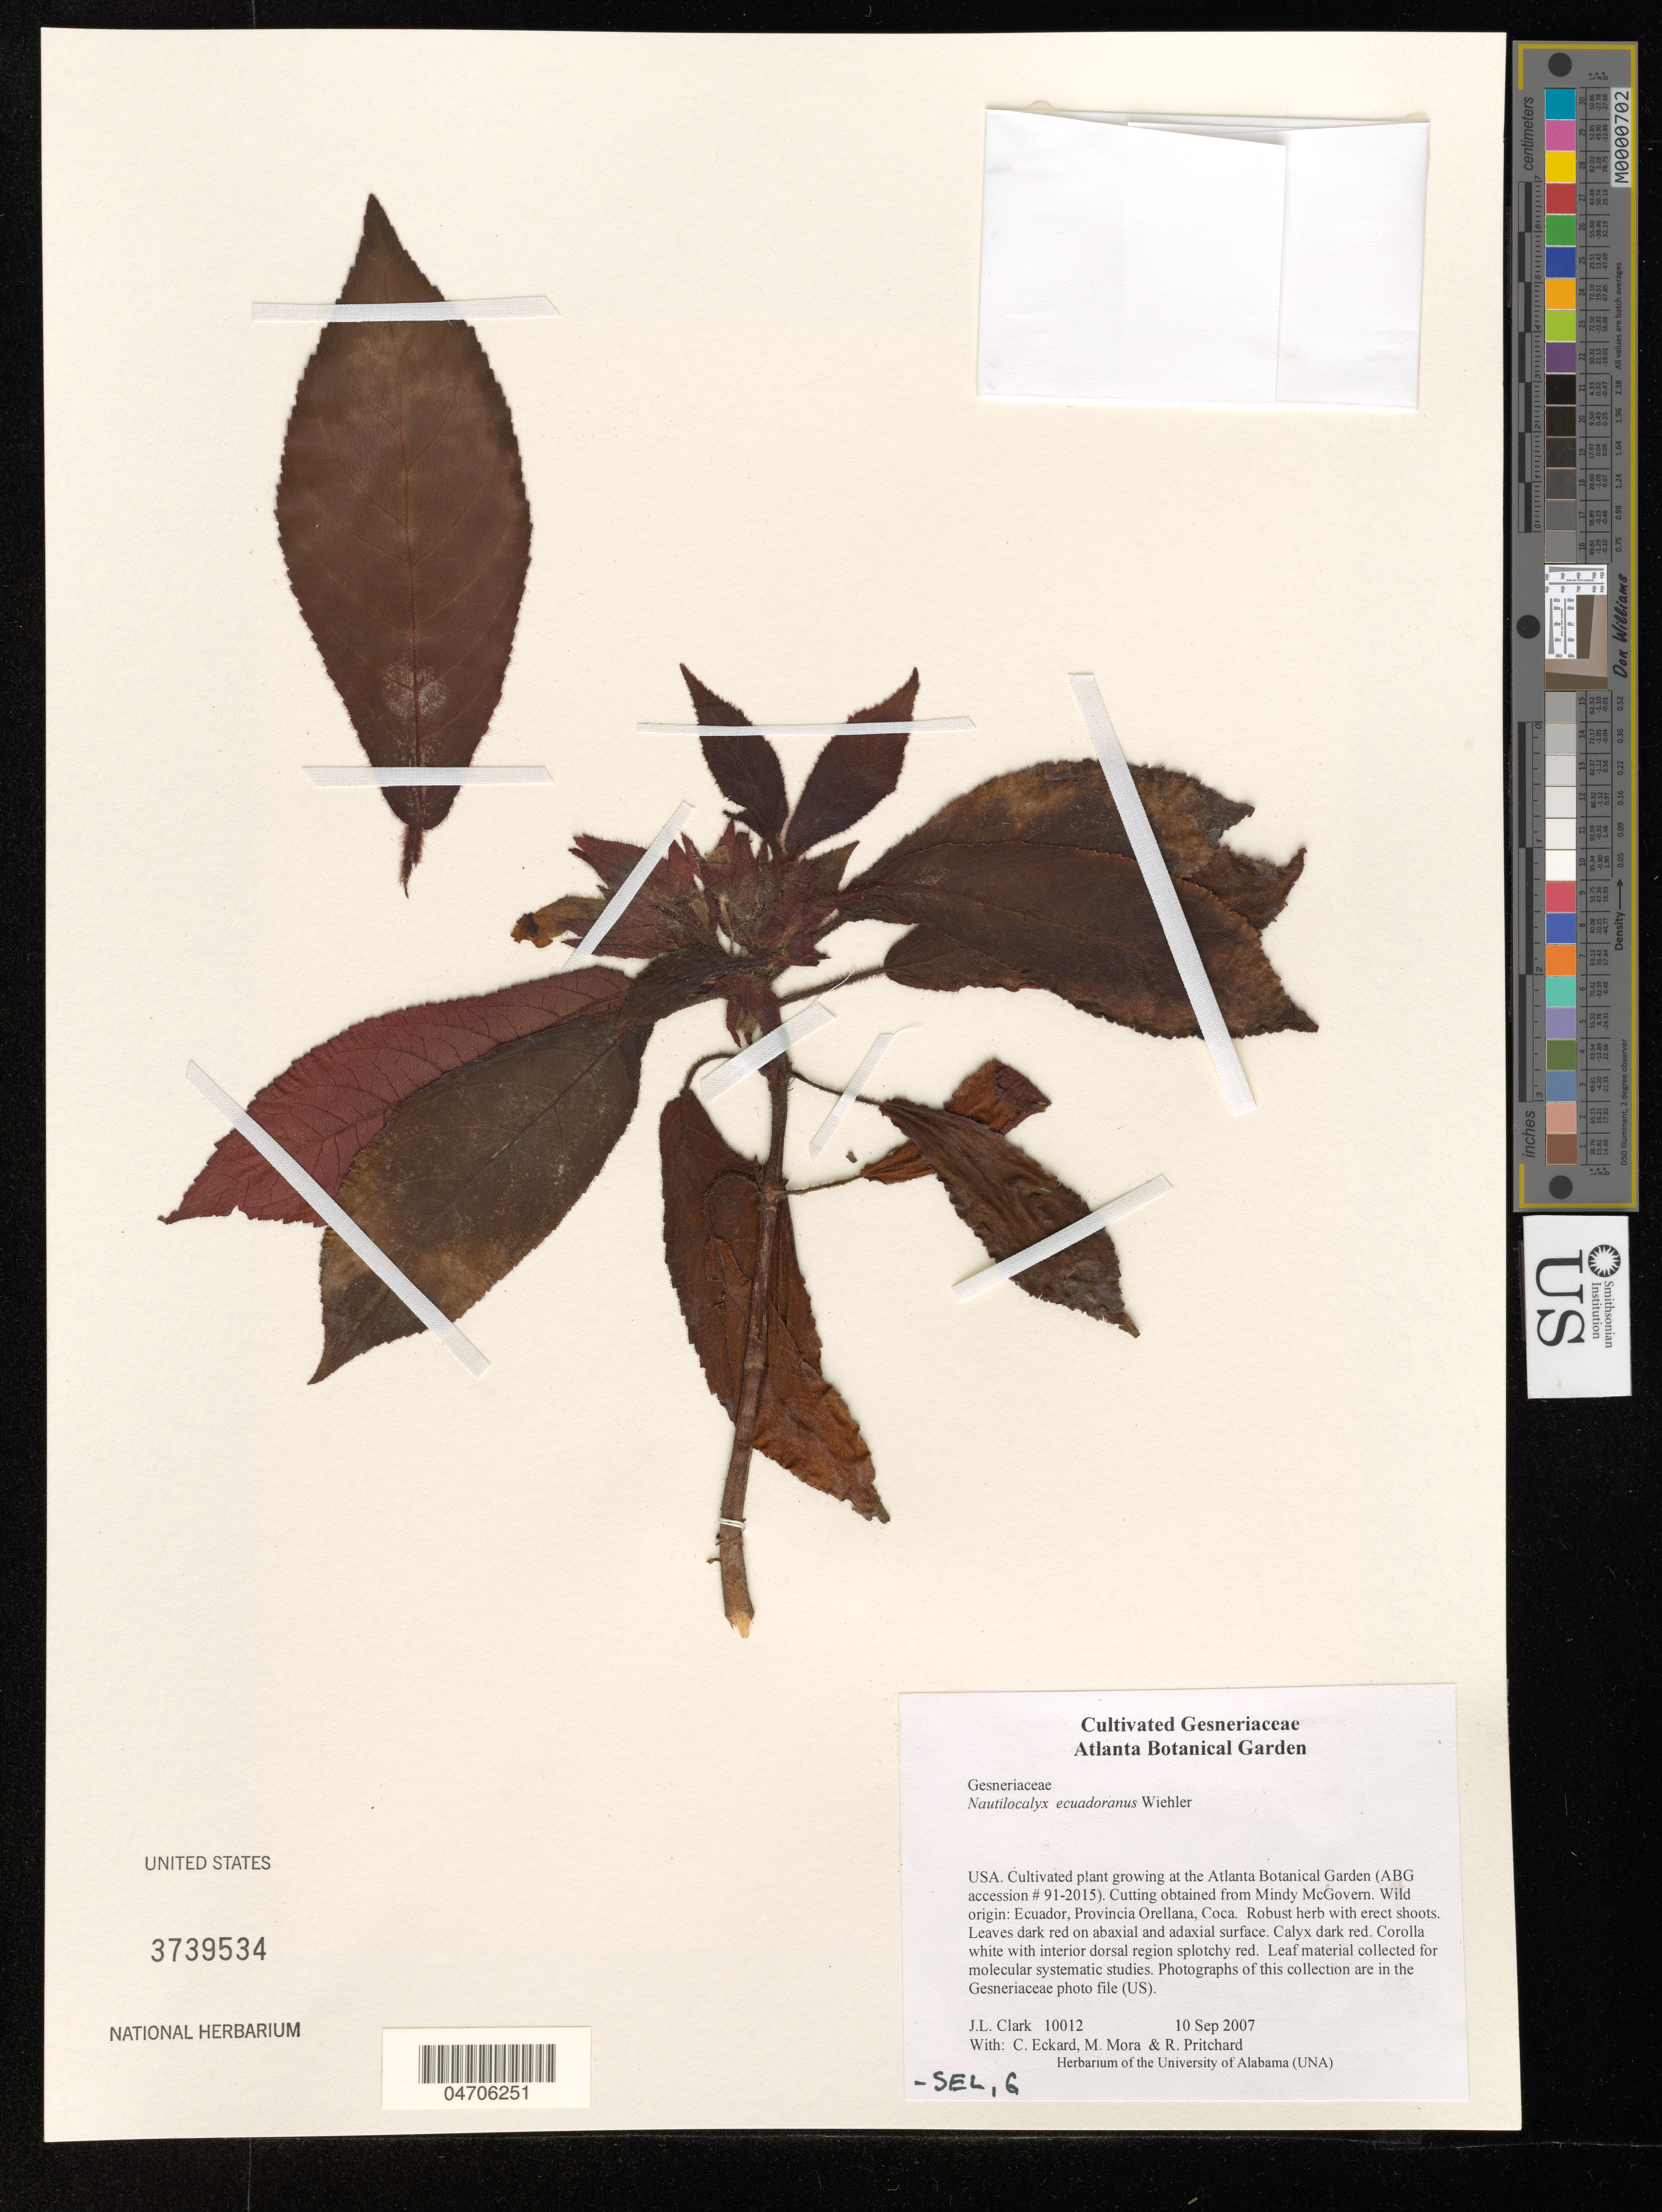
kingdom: Plantae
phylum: Tracheophyta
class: Magnoliopsida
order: Lamiales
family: Gesneriaceae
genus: Nautilocalyx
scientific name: Nautilocalyx ecuadoranus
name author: Wiehler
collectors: J. L. Clark, C. Eckard, M. Mora & R. Pritchard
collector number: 10012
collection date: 2007-09-10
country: United States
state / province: Georgia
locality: At the Atlanta Botanical Garden (ABG accession # 91-2015).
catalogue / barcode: US 3739534